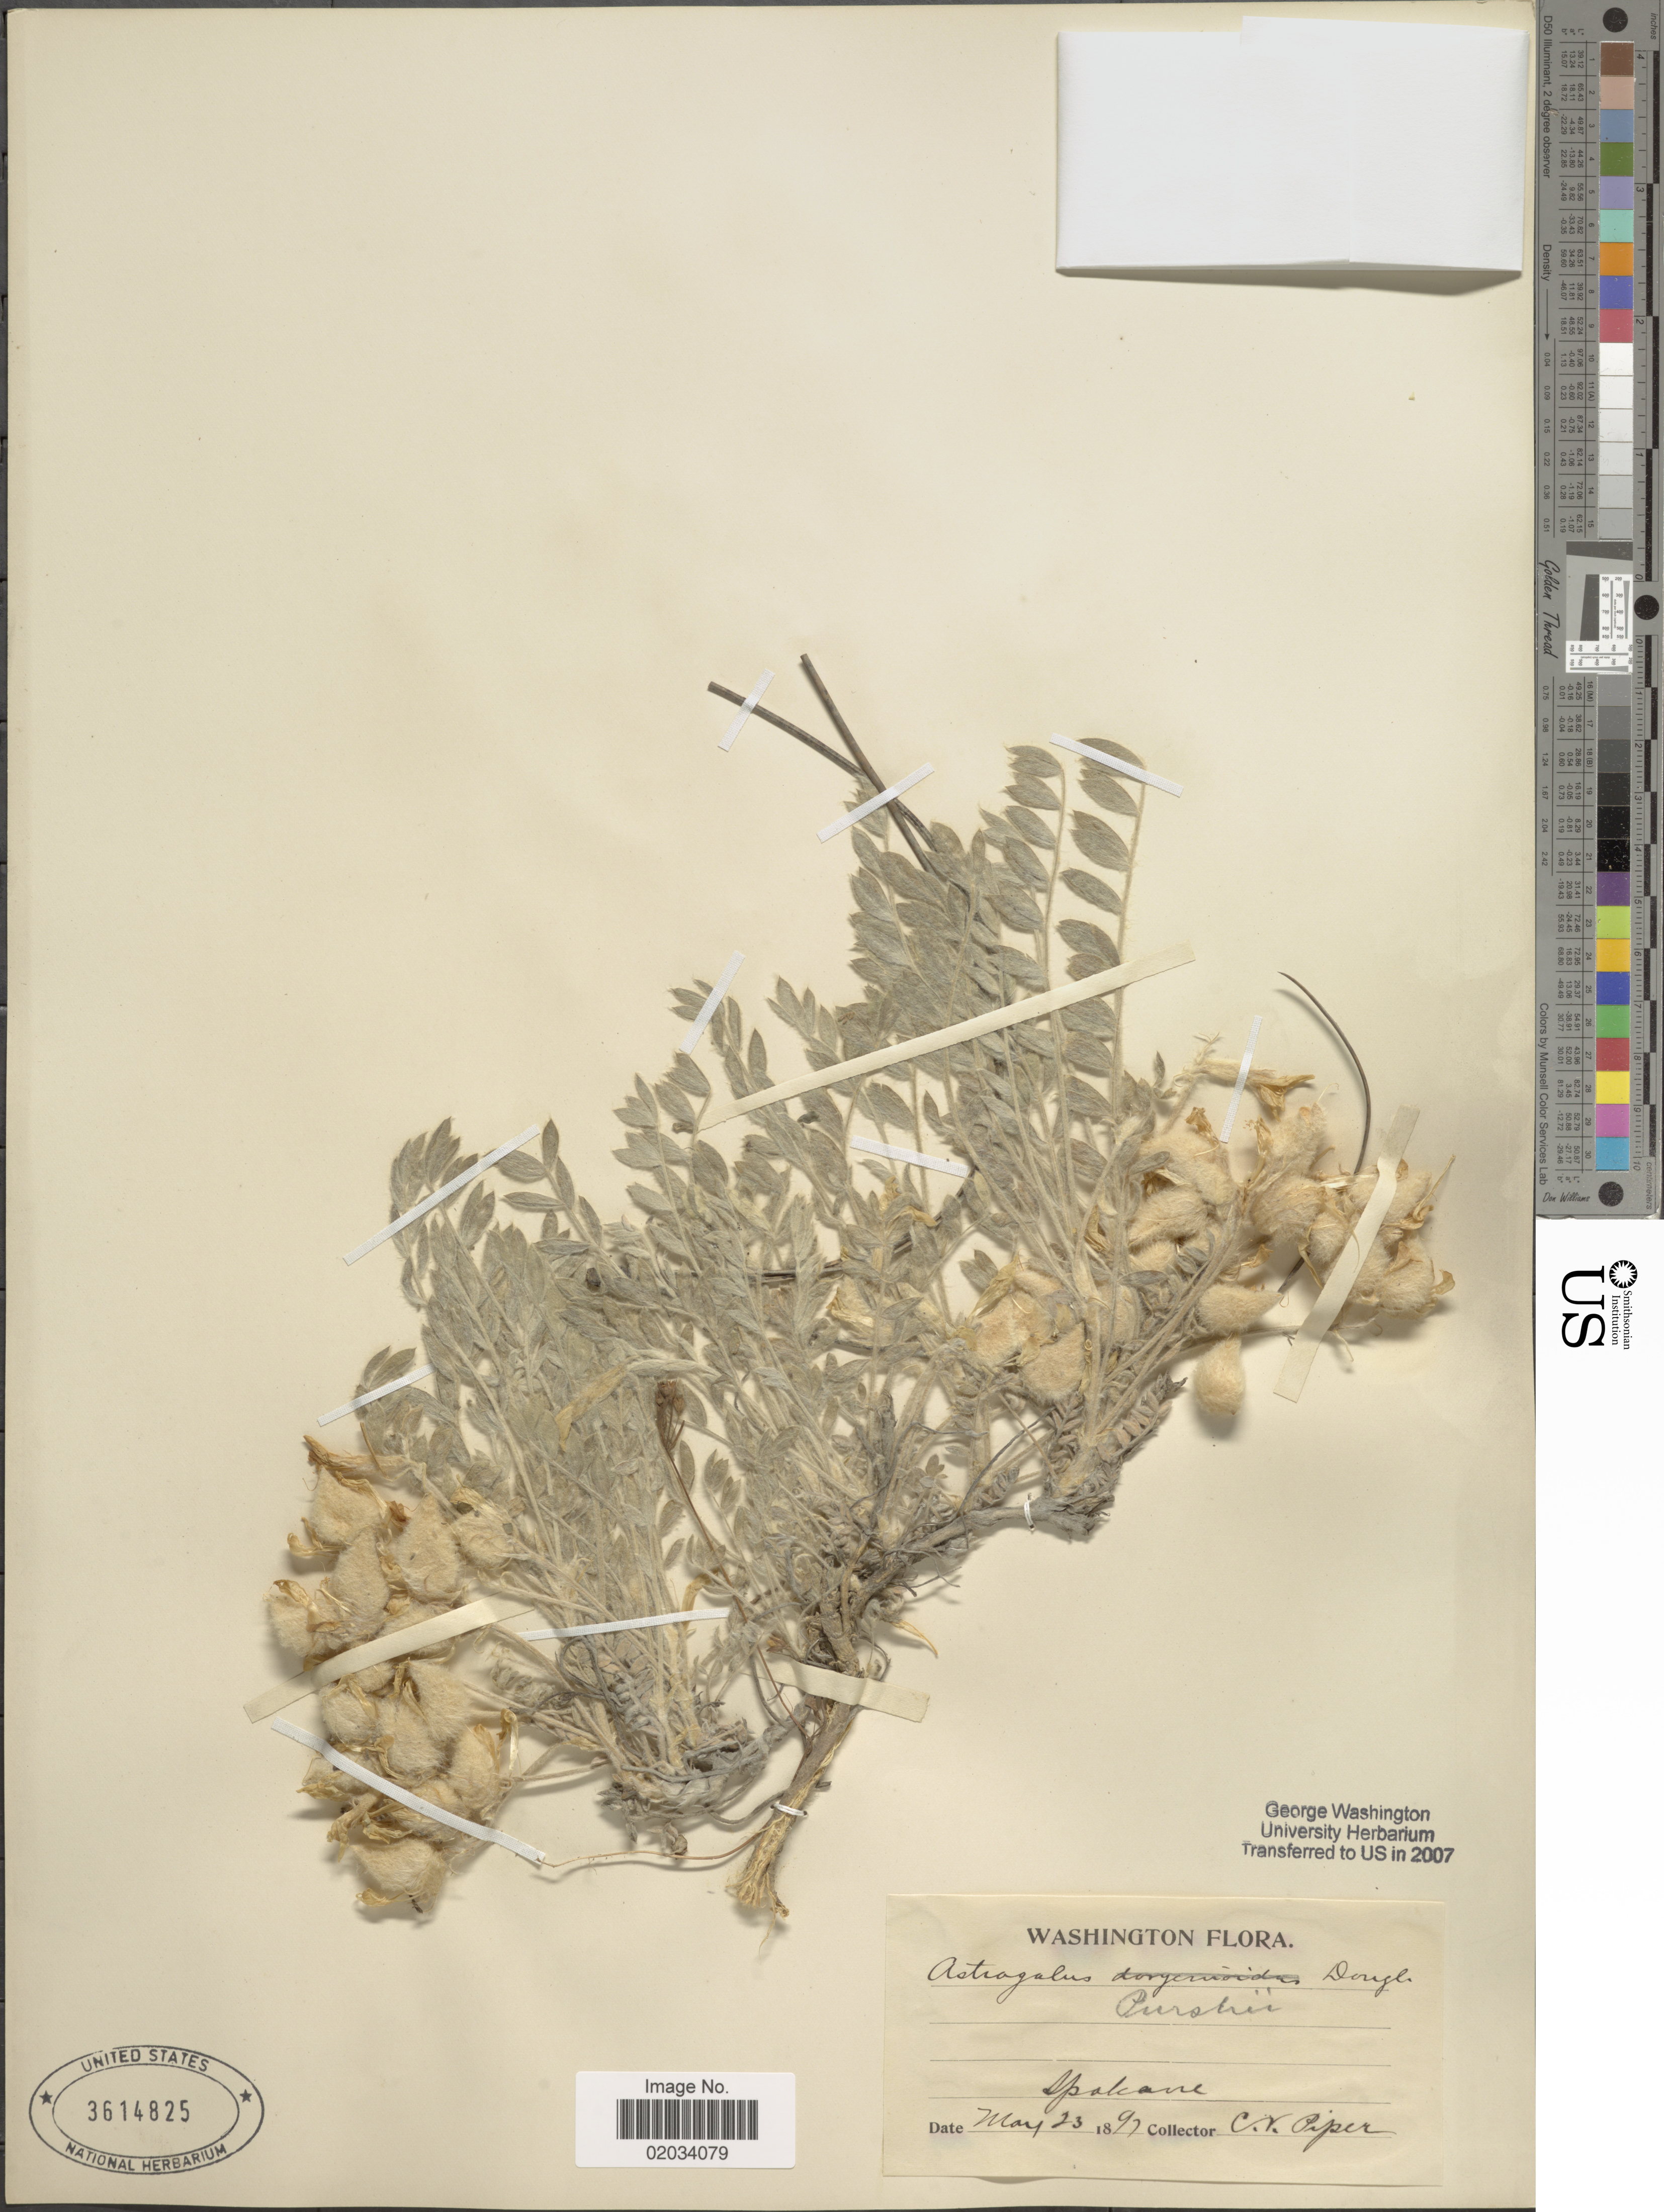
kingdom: Plantae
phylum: Tracheophyta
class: Magnoliopsida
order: Fabales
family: Fabaceae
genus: Astragalus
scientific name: Astragalus purshii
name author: Douglas ex Hook.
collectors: C. V. Piper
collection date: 1897-05-23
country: United States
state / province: Washington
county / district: Spokane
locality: Spokane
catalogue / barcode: US 3614825